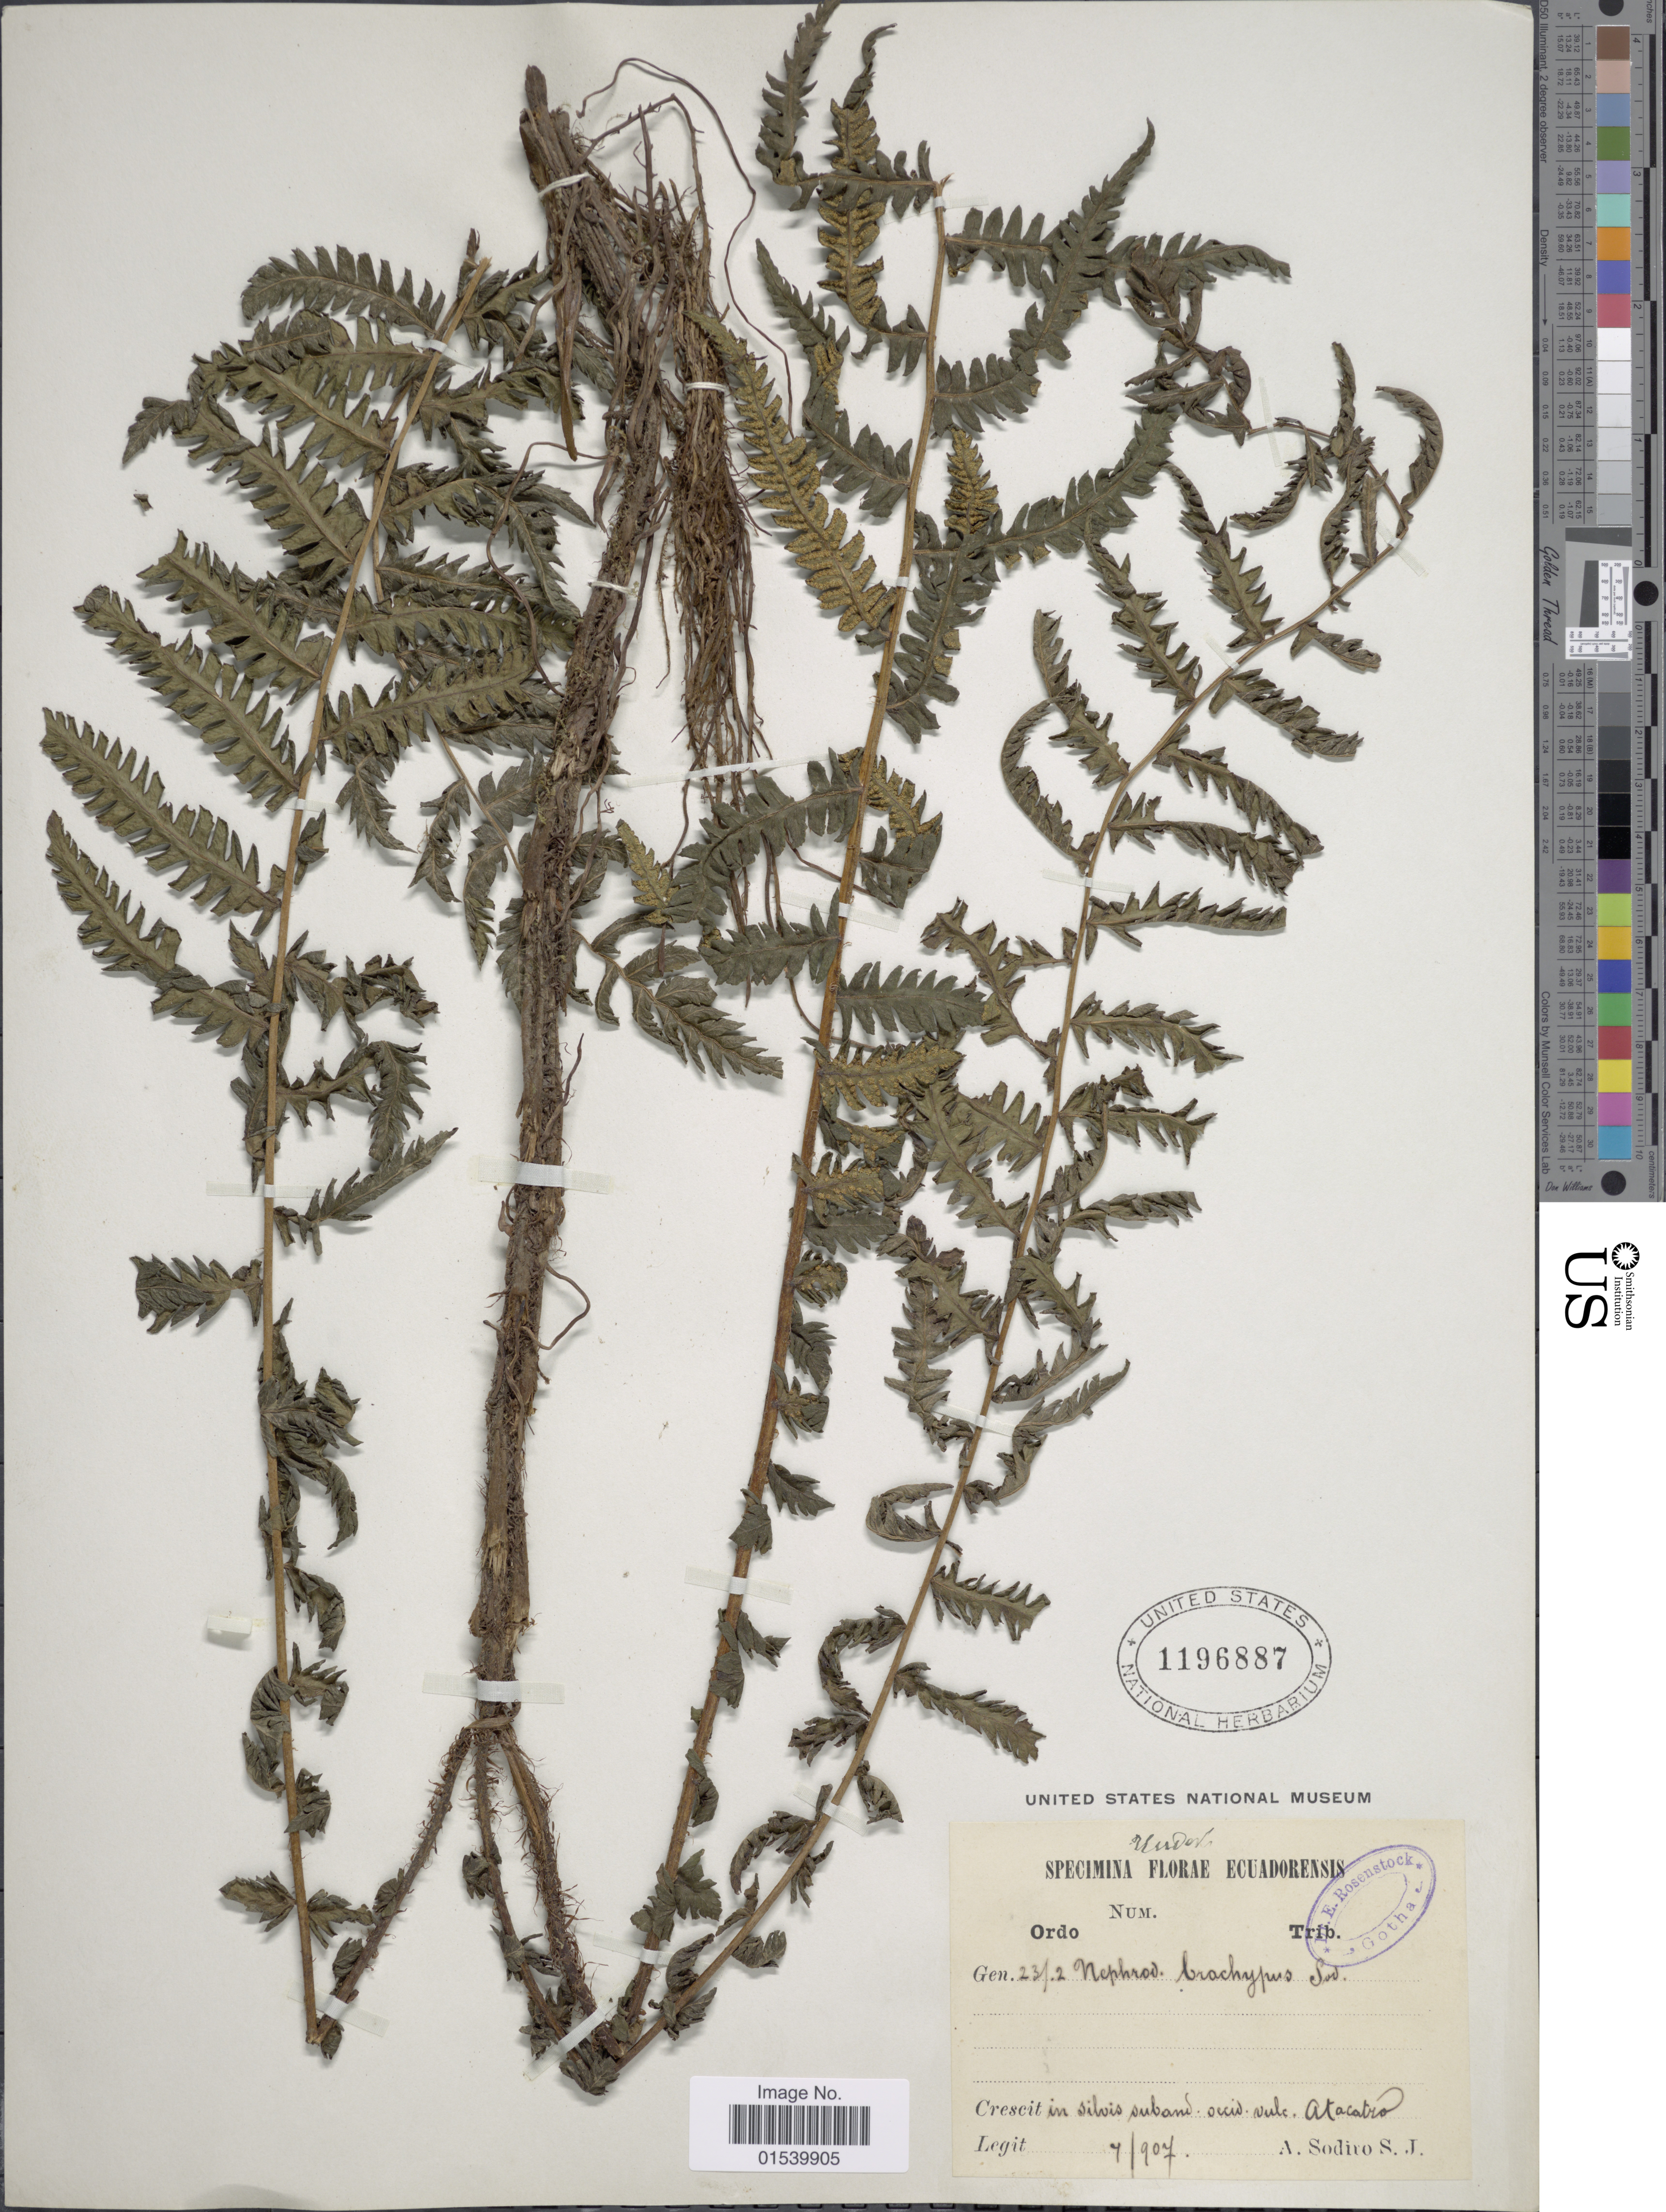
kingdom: Plantae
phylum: Tracheophyta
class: Polypodiopsida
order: Polypodiales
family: Thelypteridaceae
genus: Amauropelta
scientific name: Amauropelta brachypus (Sodiro) comb. nov., ined. 2015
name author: (Sodiro)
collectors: A. Sodiro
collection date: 1907-07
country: Ecuador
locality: In silvis suband occid vulc Atacazo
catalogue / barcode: US 1196887